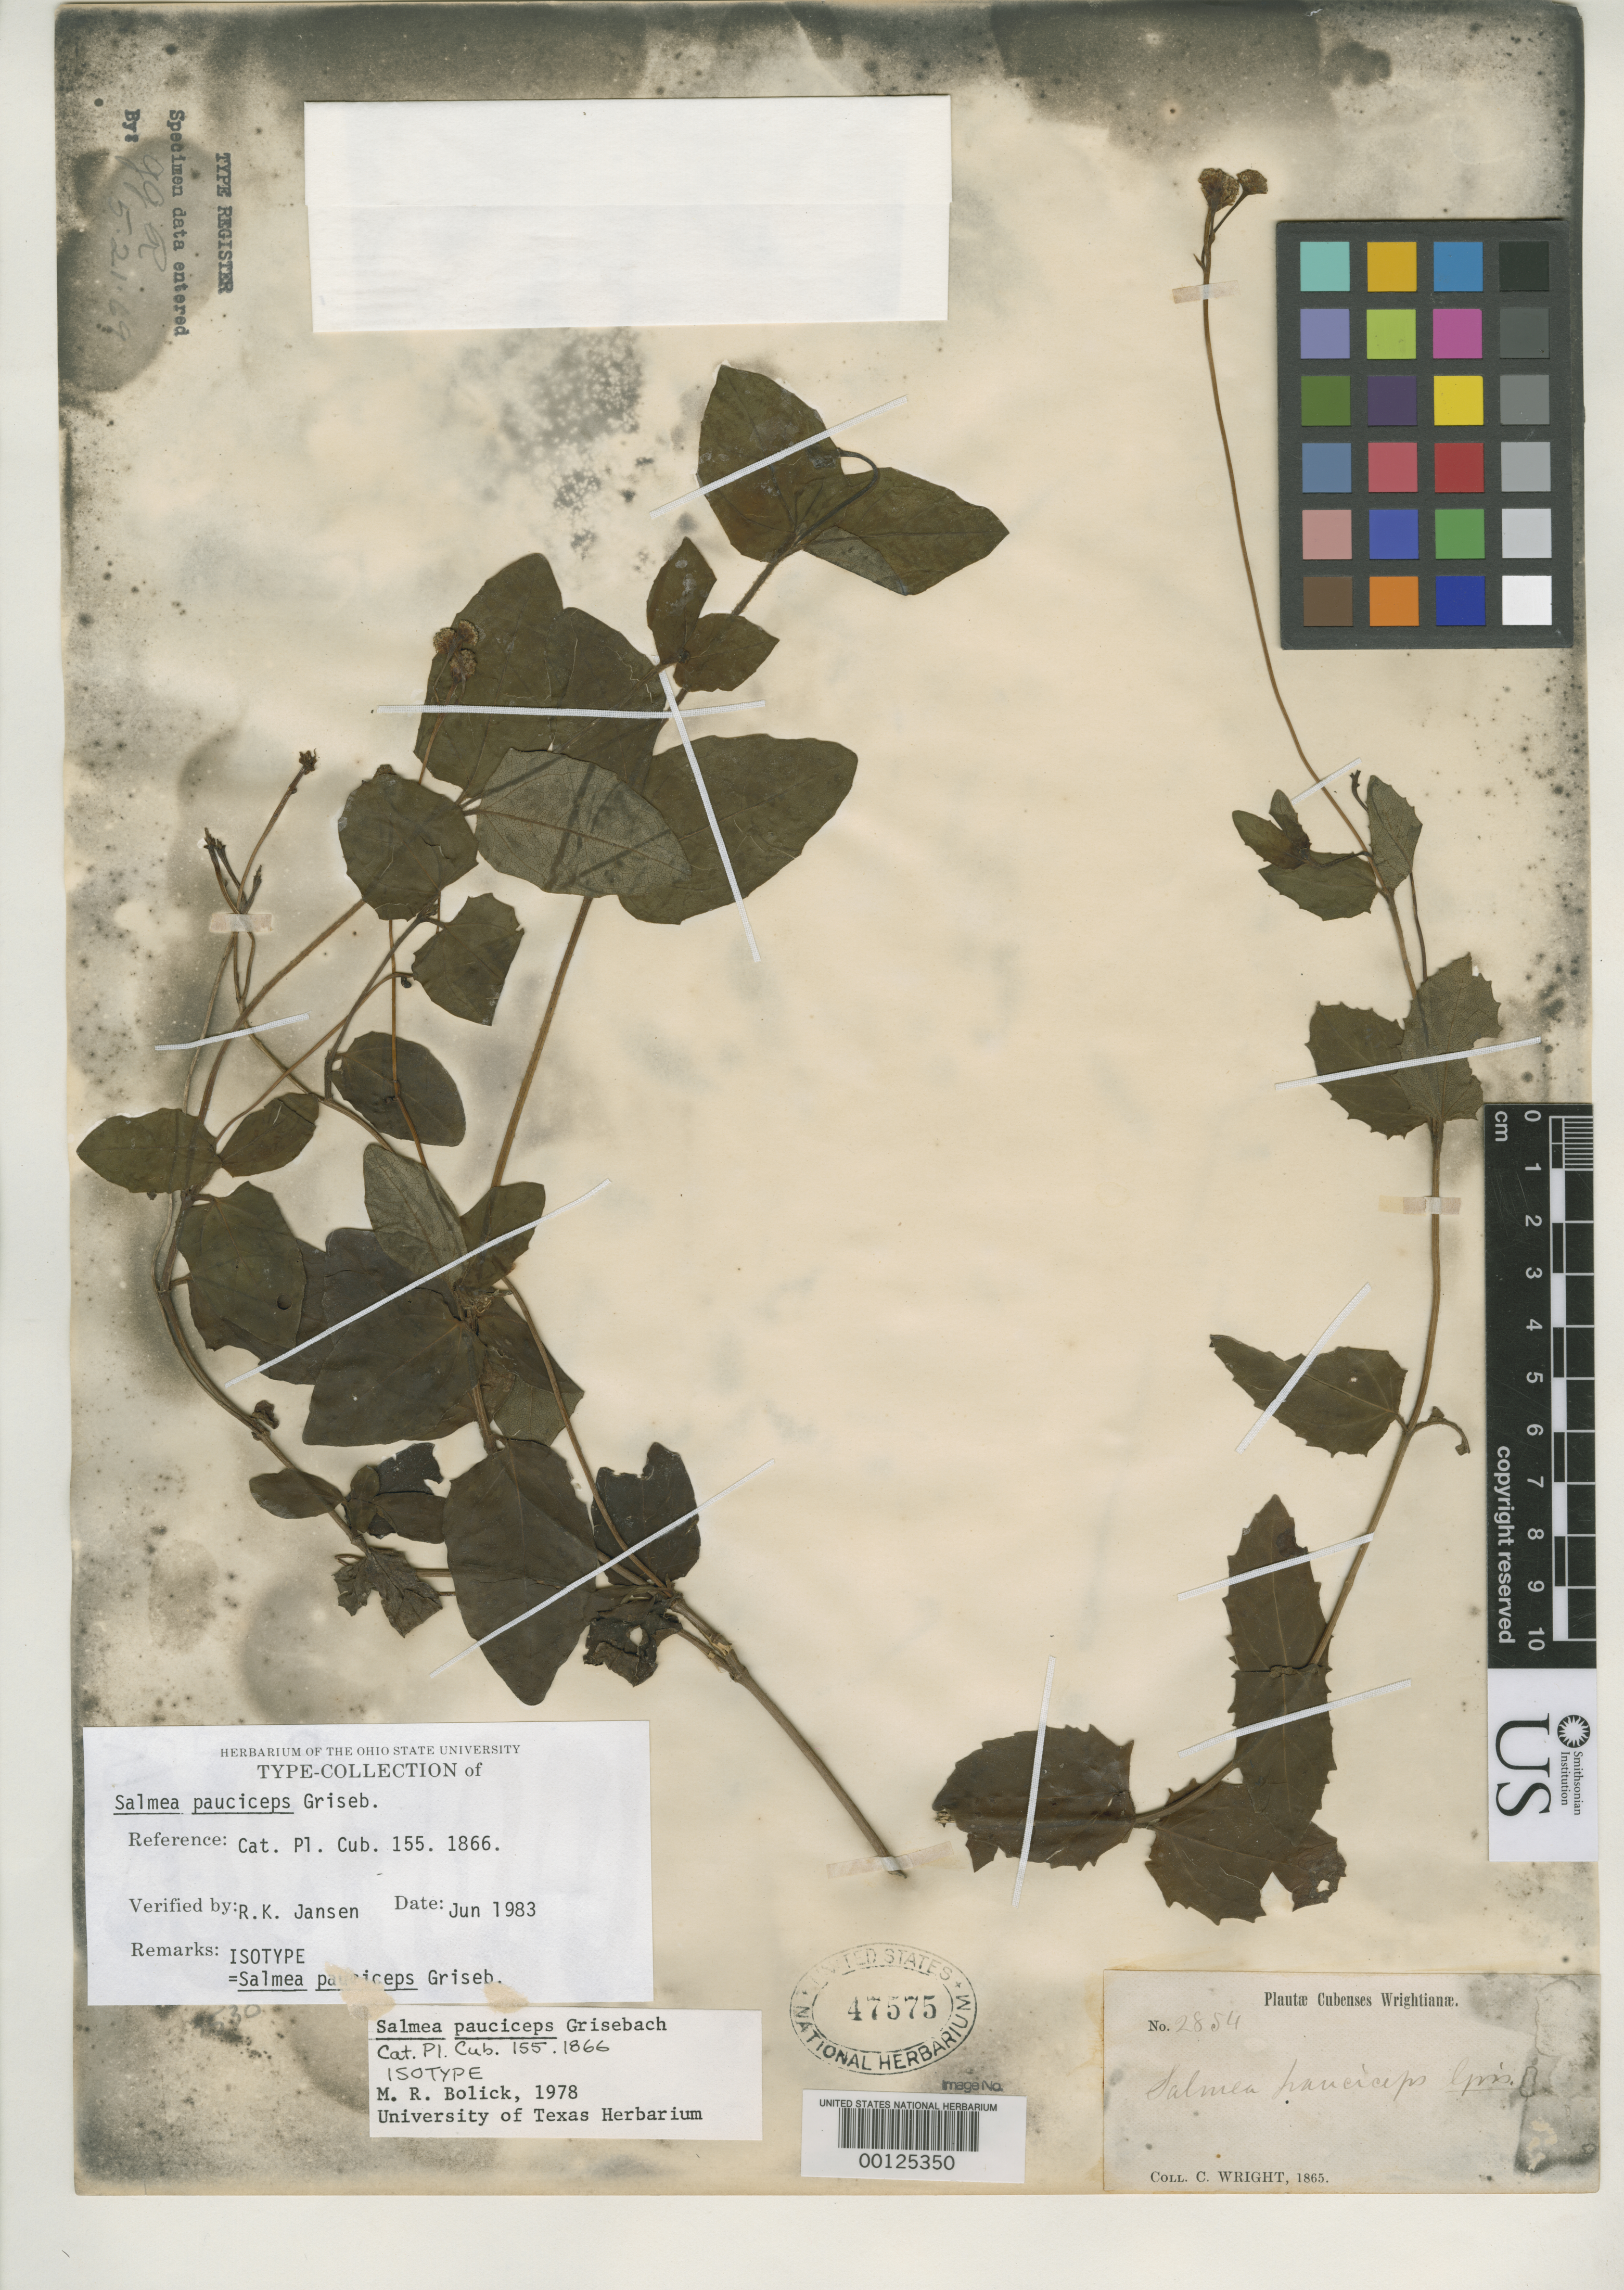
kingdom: Plantae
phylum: Tracheophyta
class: Magnoliopsida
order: Asterales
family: Asteraceae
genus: Salmea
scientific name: Salmea pauciceps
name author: Griseb.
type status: Isotype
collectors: C. Wright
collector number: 2854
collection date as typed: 1865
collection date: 1865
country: Cuba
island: Greater Antilles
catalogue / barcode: US 47575